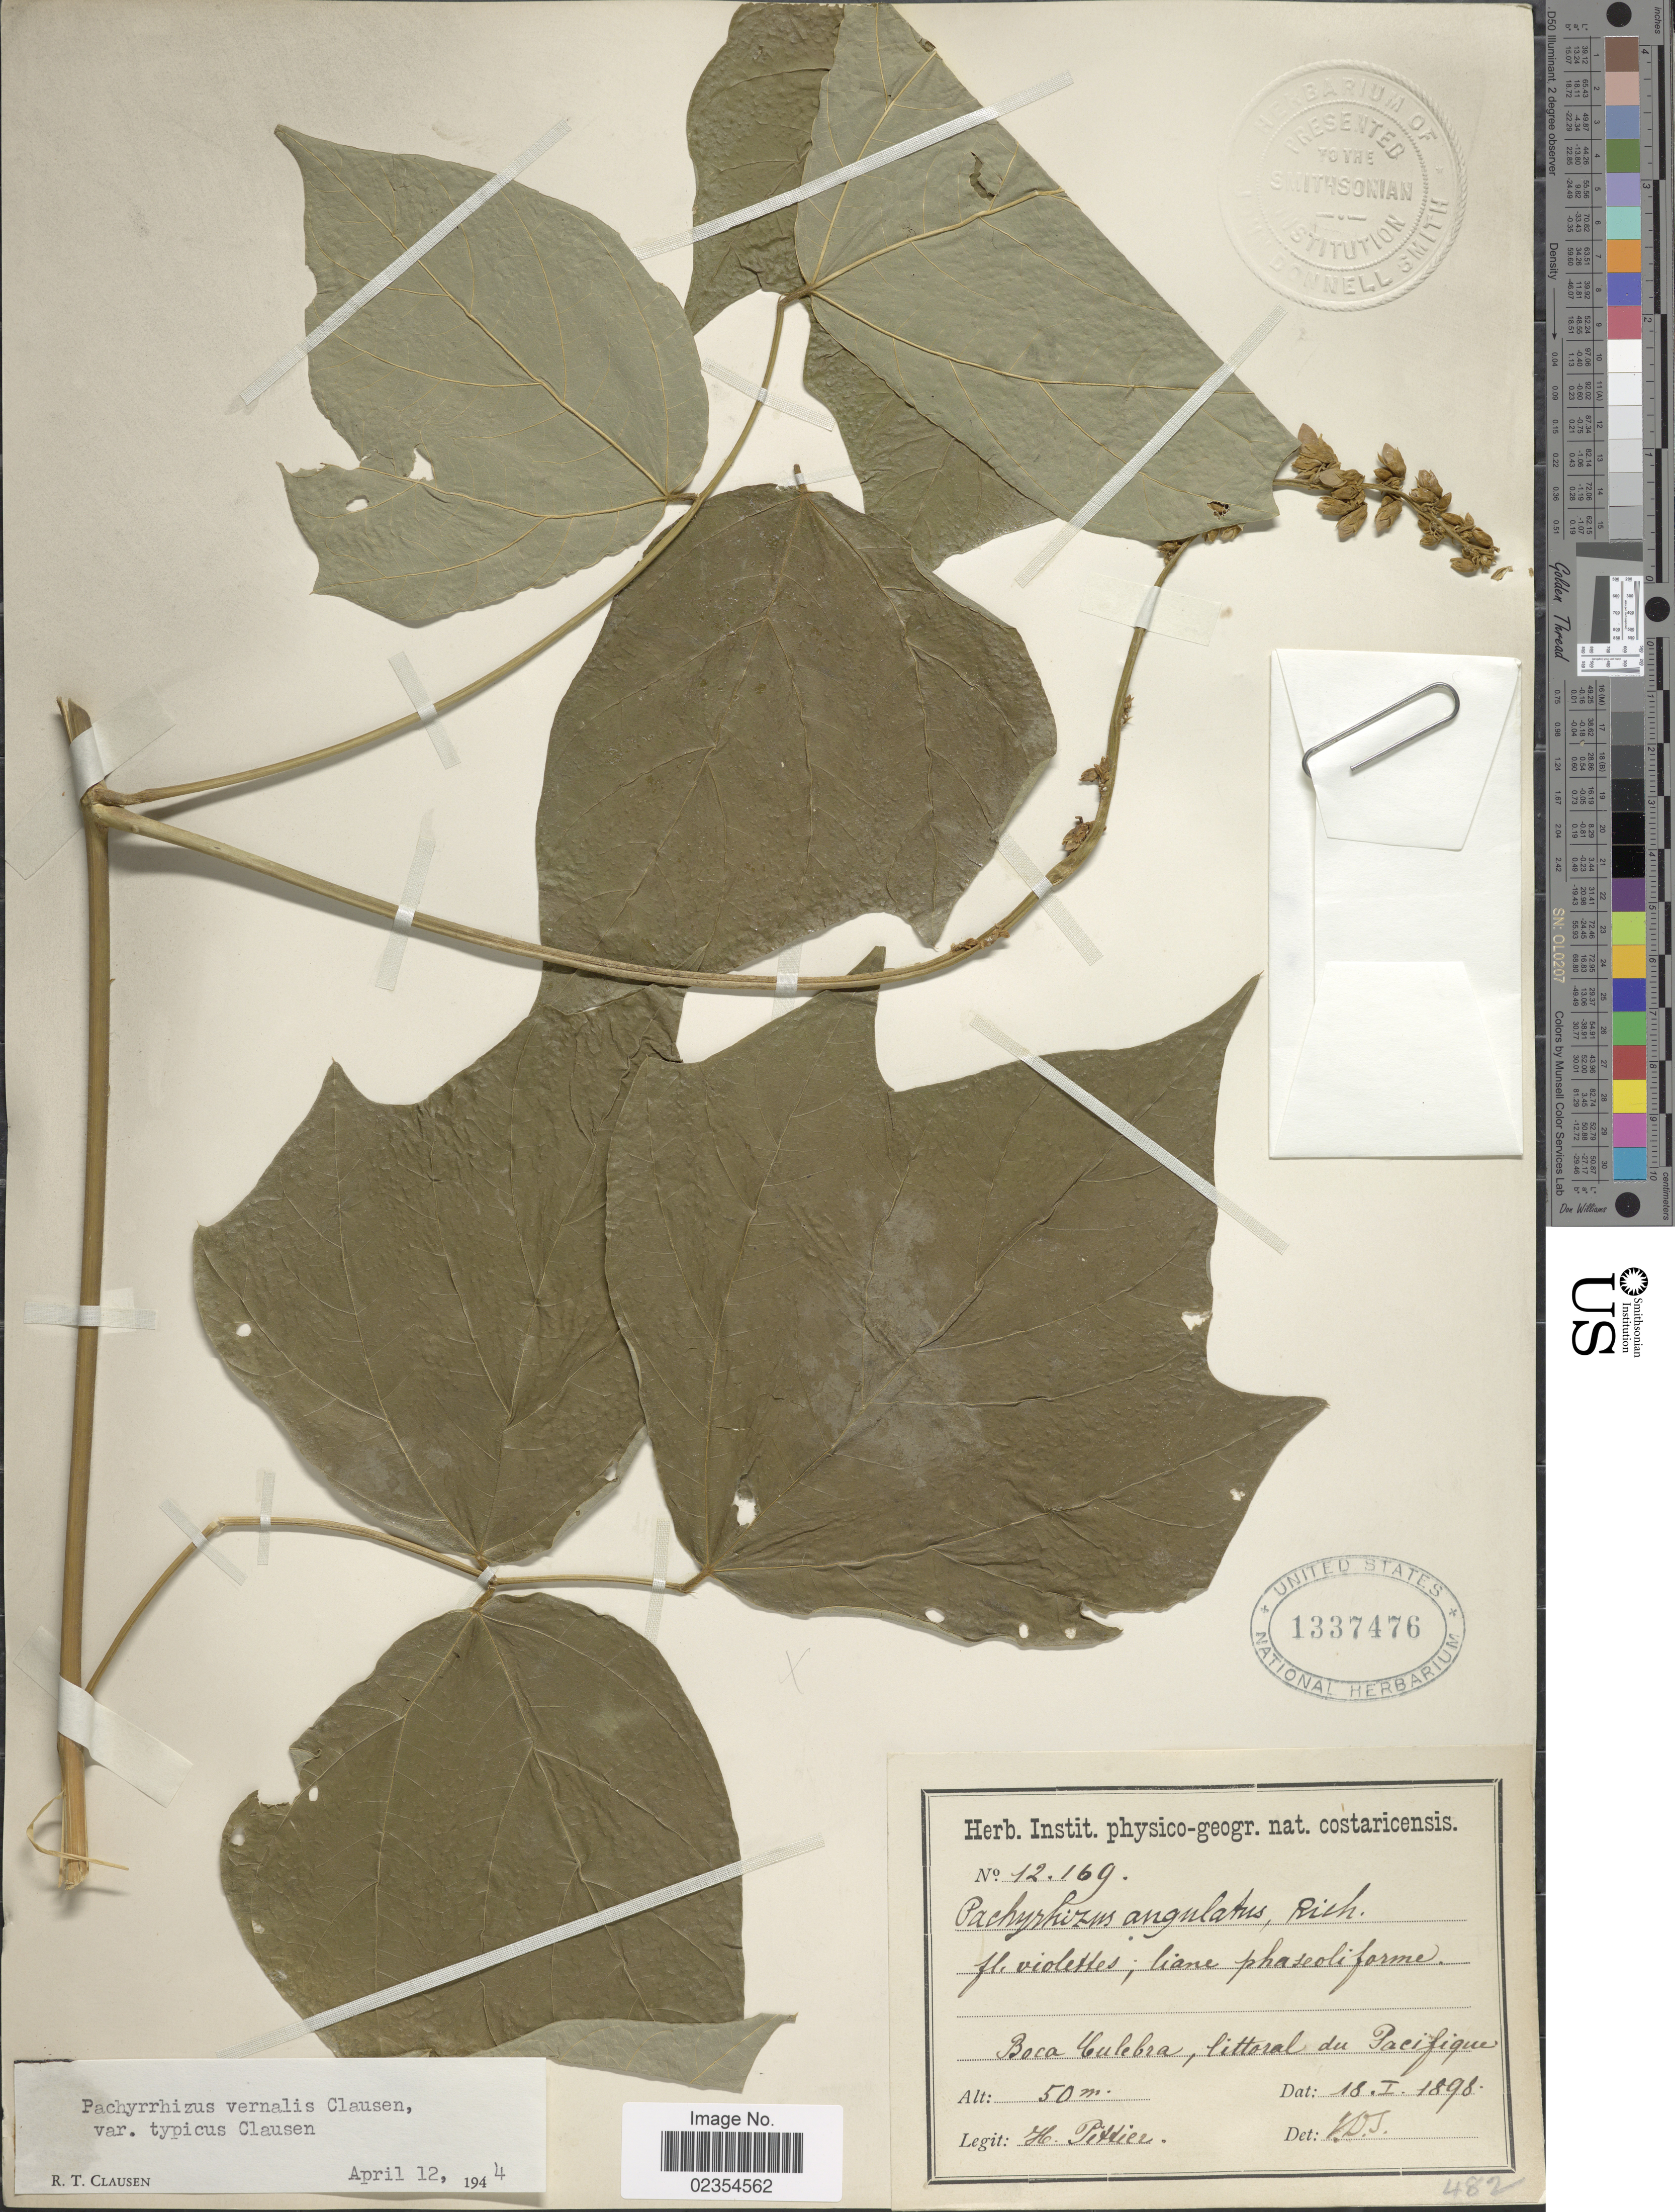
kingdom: Plantae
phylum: Tracheophyta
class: Magnoliopsida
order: Fabales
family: Fabaceae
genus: Pachyrhizus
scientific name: Pachyrhizus vernalis var. typicus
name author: R.T. Clausen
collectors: H. F. Pittier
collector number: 12169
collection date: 1898-01-18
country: Costa Rica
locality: Boca Culebra, littoral du Pacifique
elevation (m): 50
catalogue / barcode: US 1337476